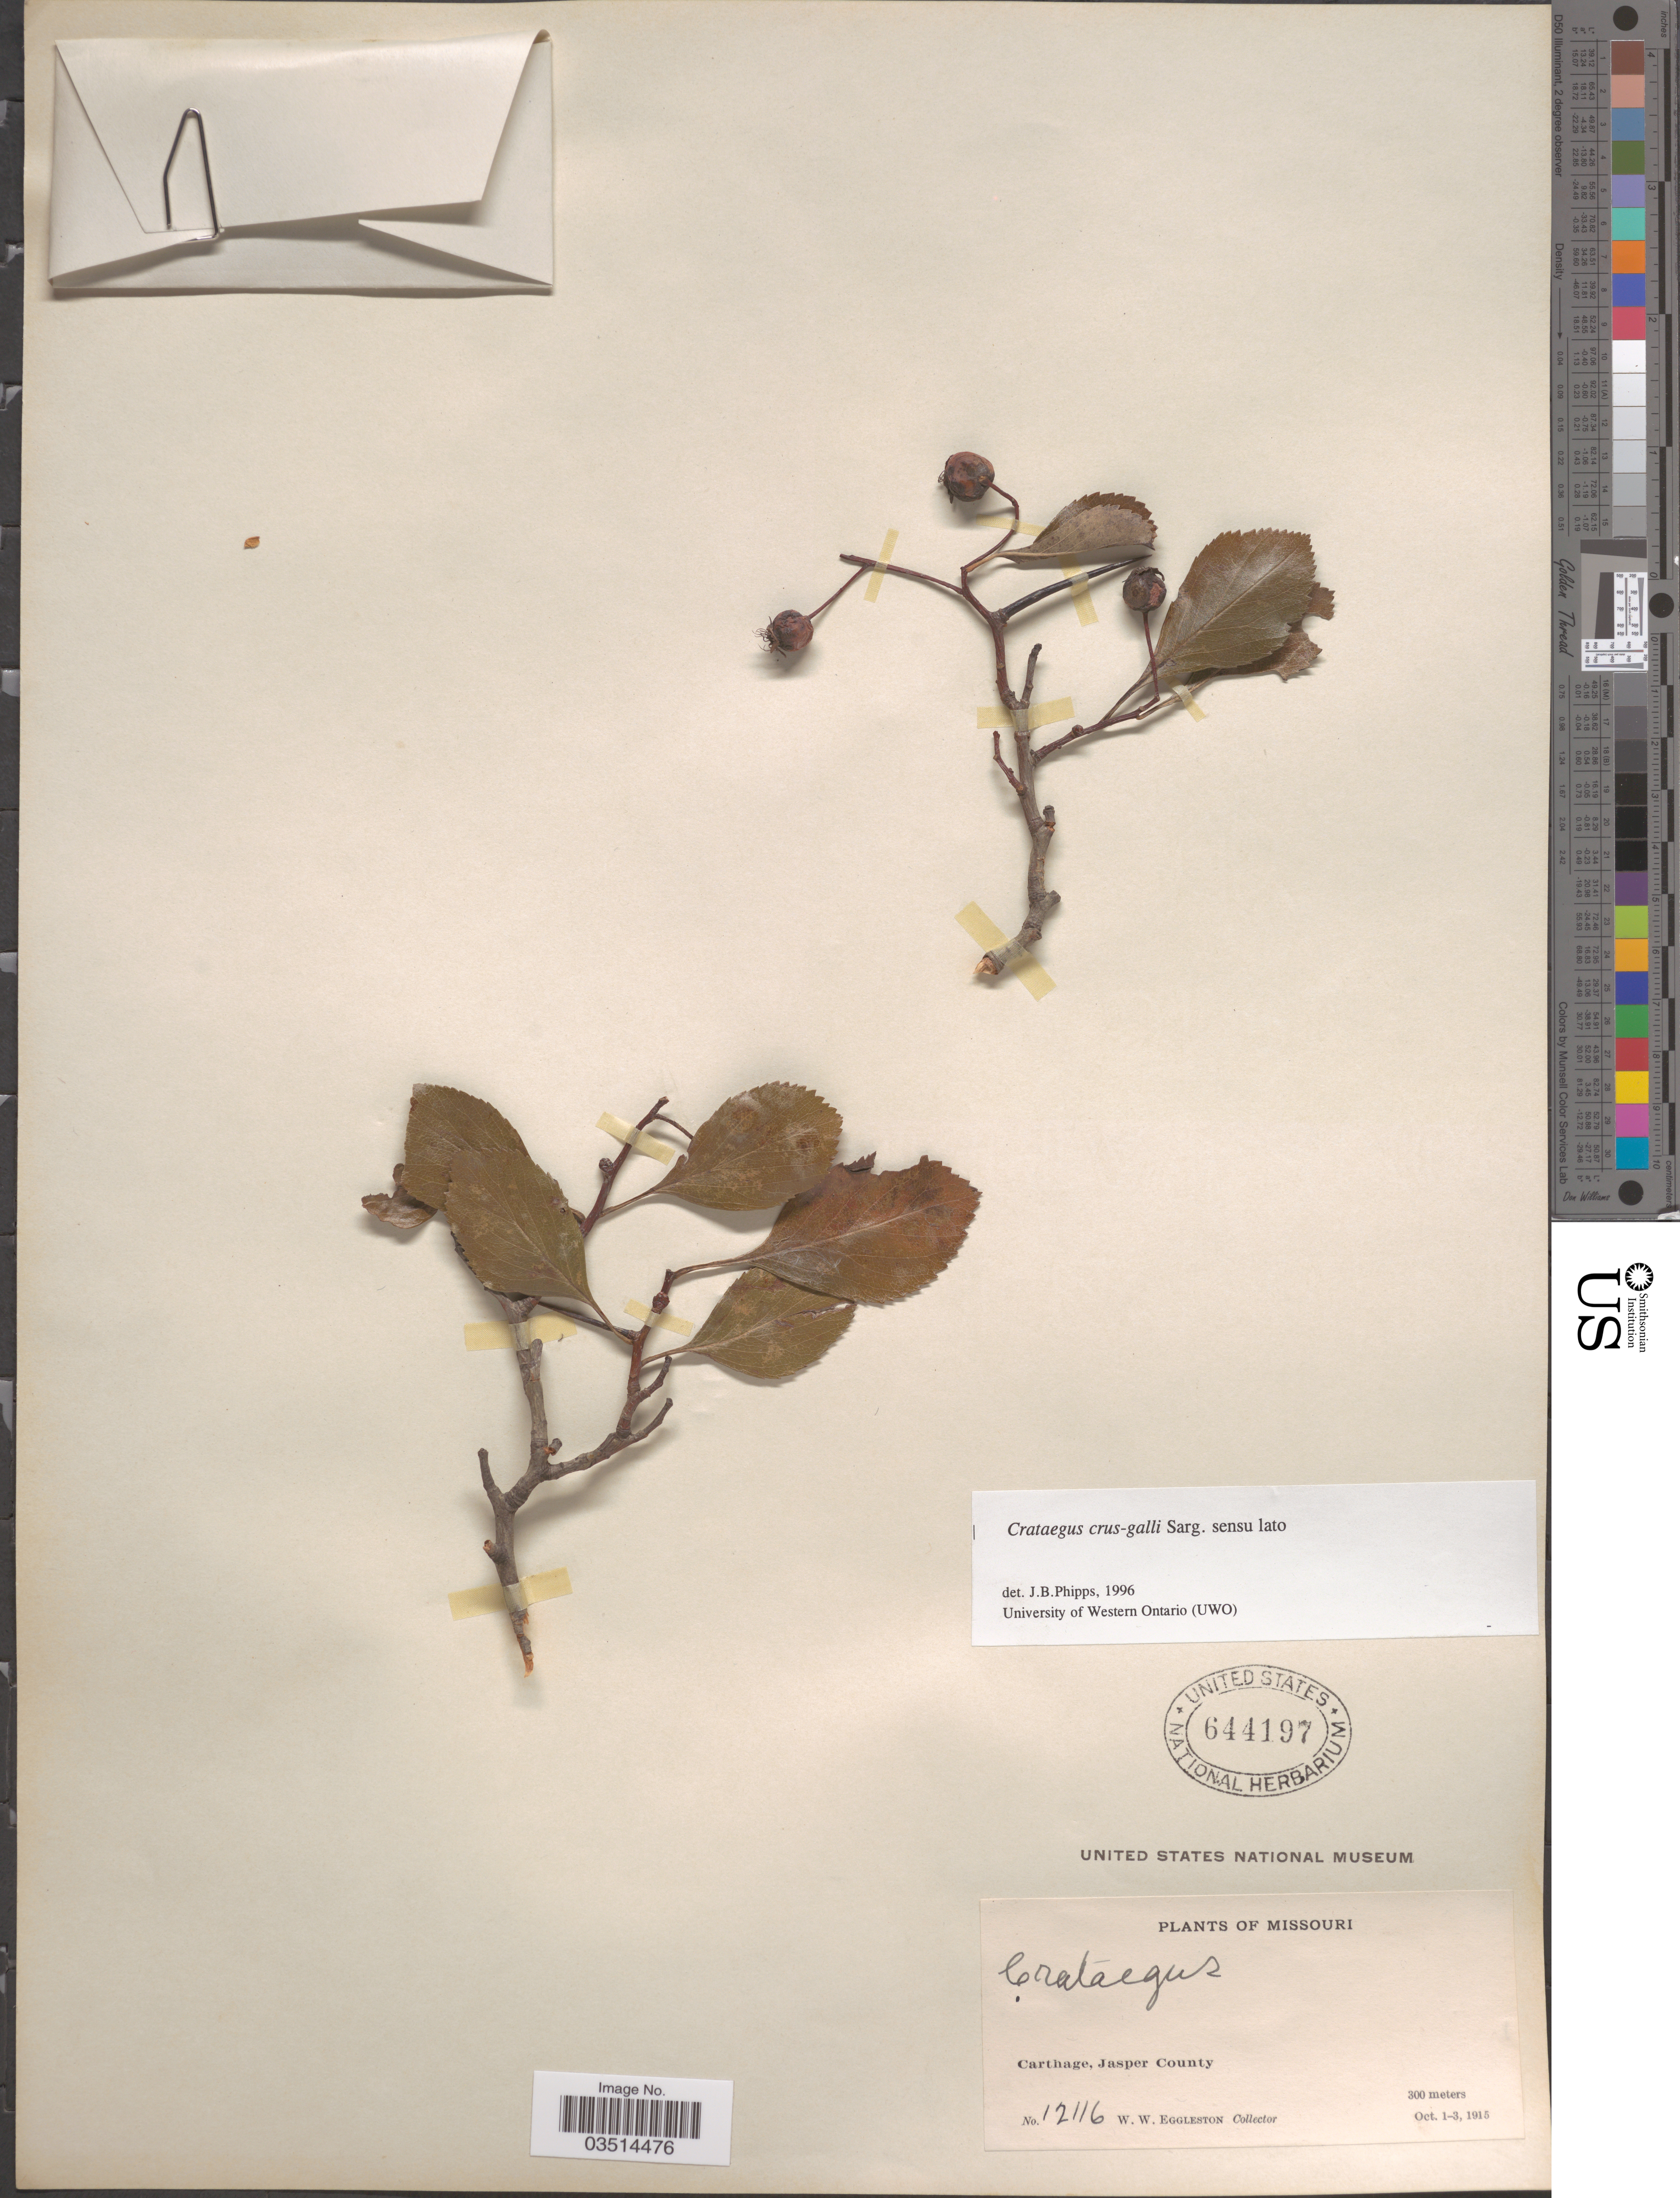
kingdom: Plantae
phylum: Tracheophyta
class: Magnoliopsida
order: Rosales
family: Rosaceae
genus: Crataegus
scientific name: Crataegus crus-galli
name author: L.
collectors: W. W. Eggleston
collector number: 12116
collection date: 1915-10-01/1915-10-03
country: United States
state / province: Missouri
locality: Carthage, Jasper County.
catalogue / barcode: US 644197